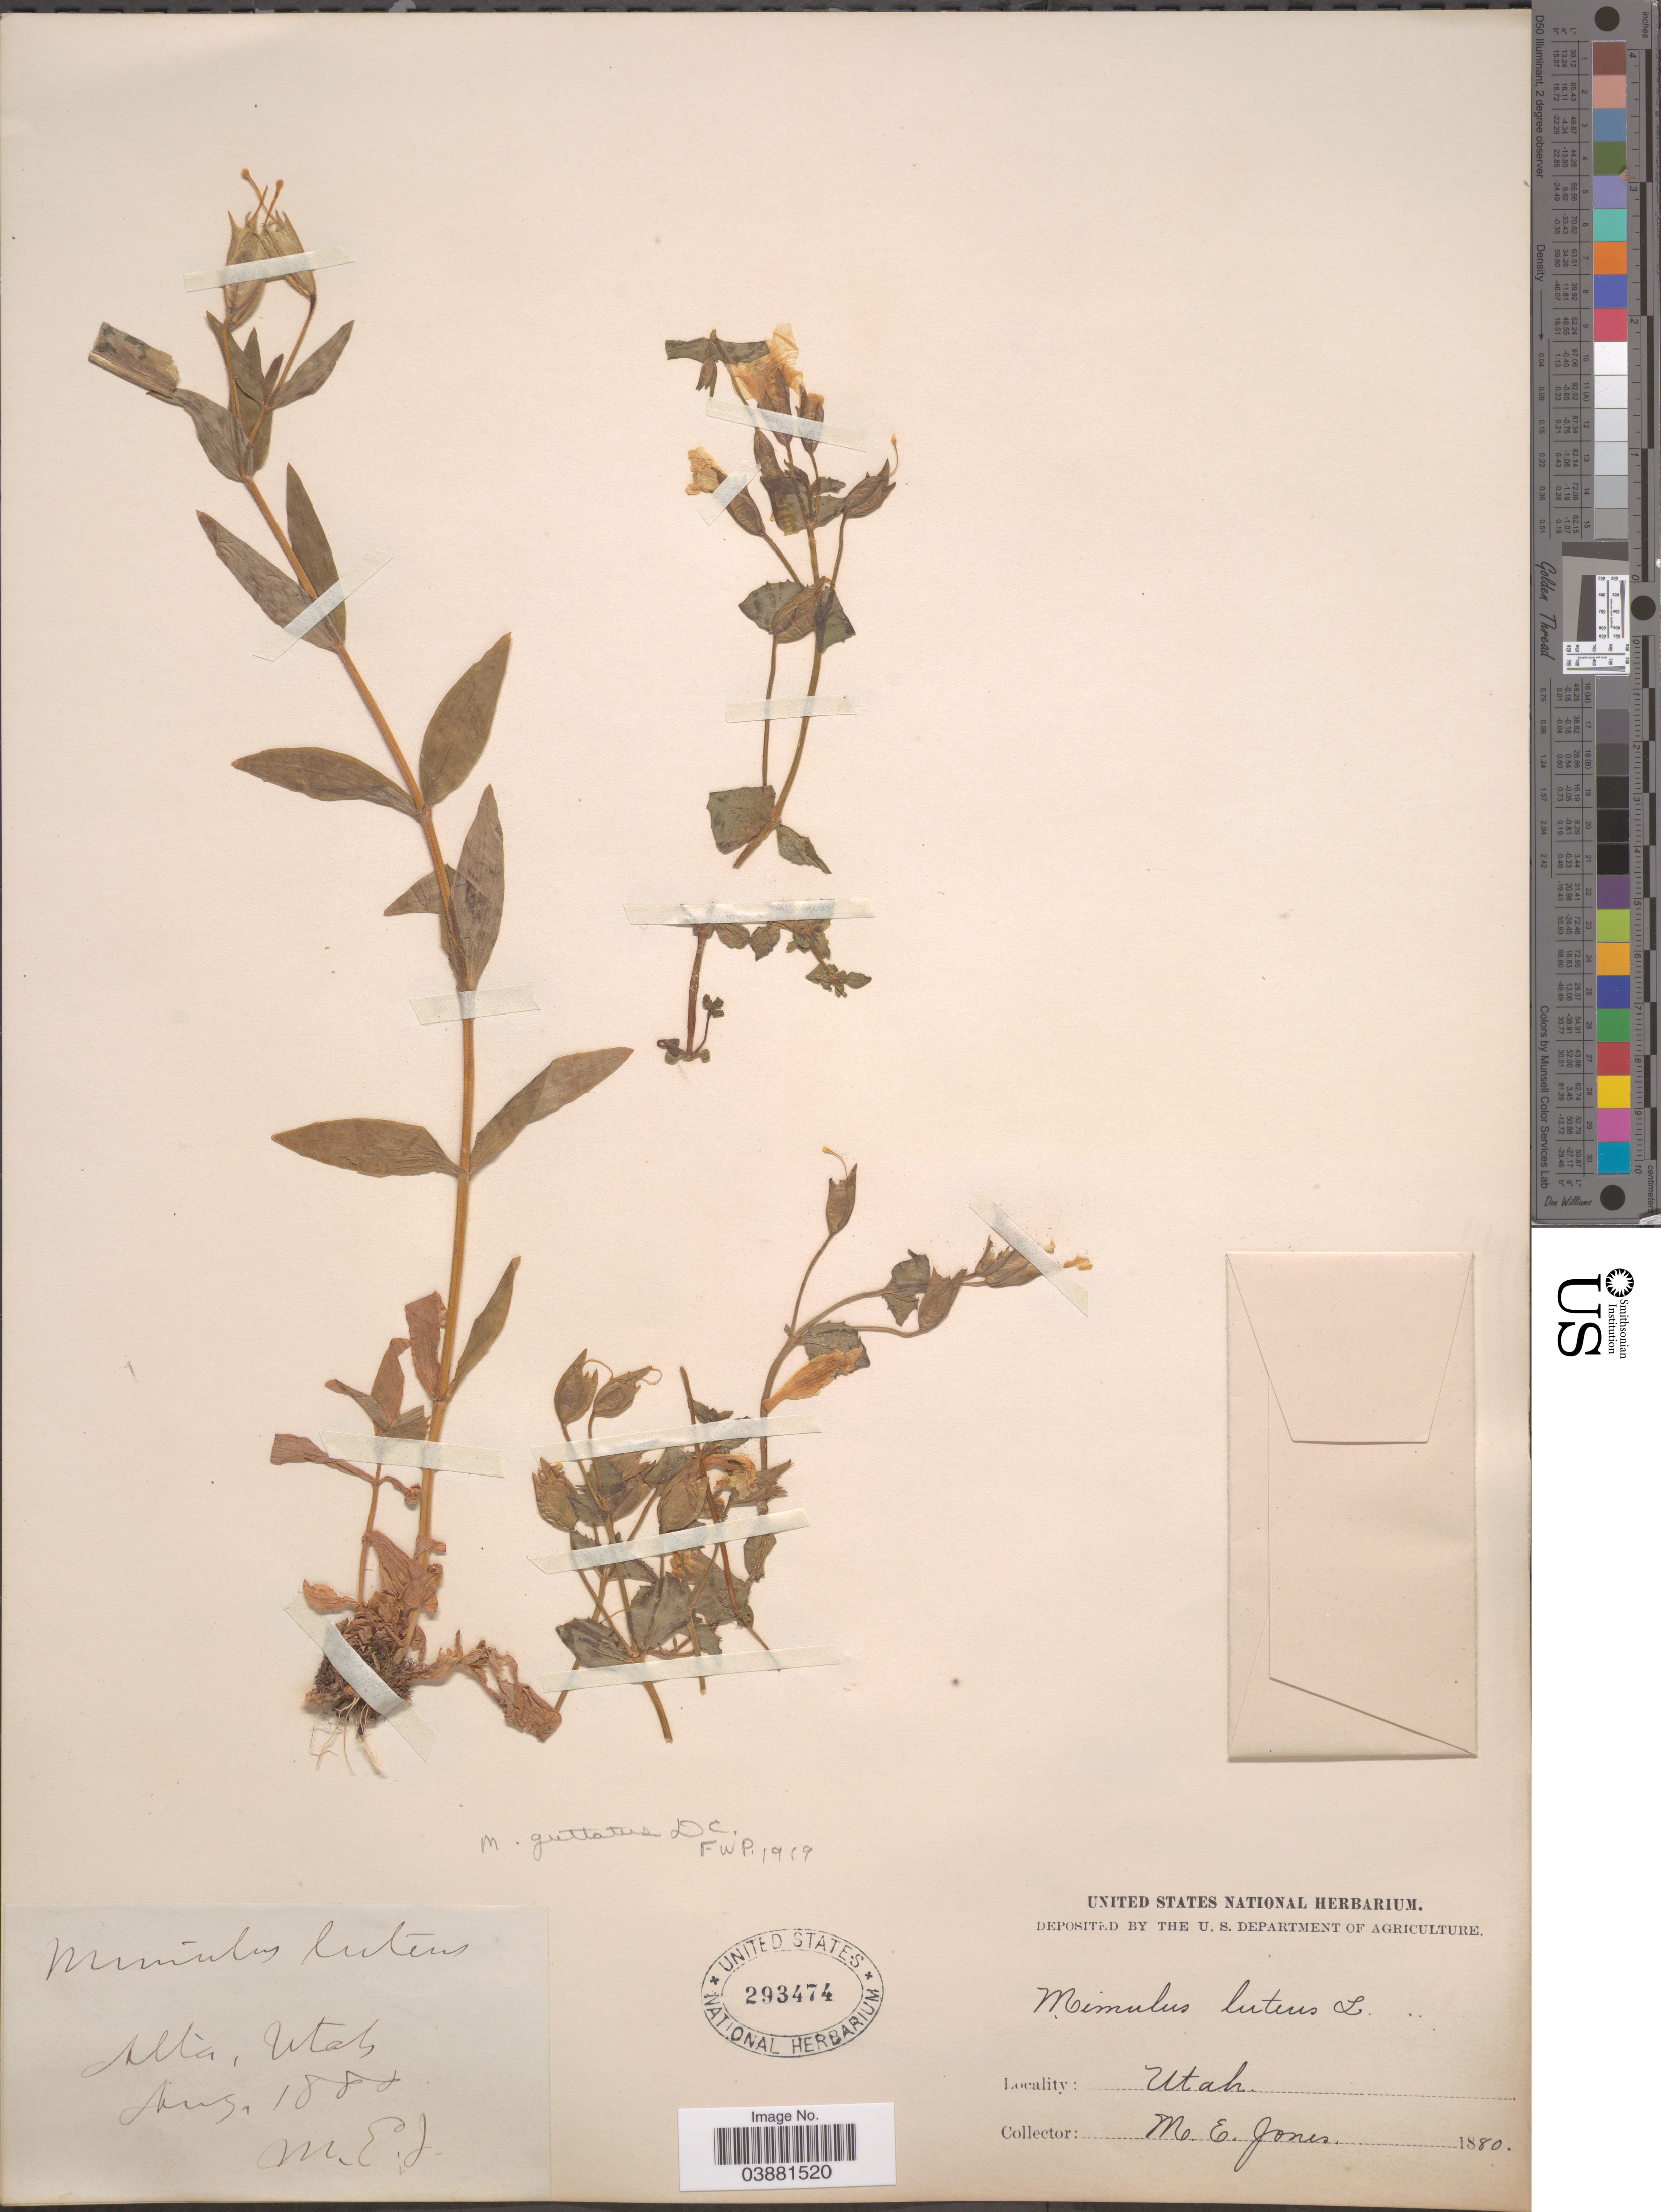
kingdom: Plantae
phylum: Tracheophyta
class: Magnoliopsida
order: Lamiales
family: Phrymaceae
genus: Mimulus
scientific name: Mimulus guttatus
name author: DC.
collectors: M. E. Jones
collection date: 1880-08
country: United States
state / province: Utah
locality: Alta.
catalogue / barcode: US 293474